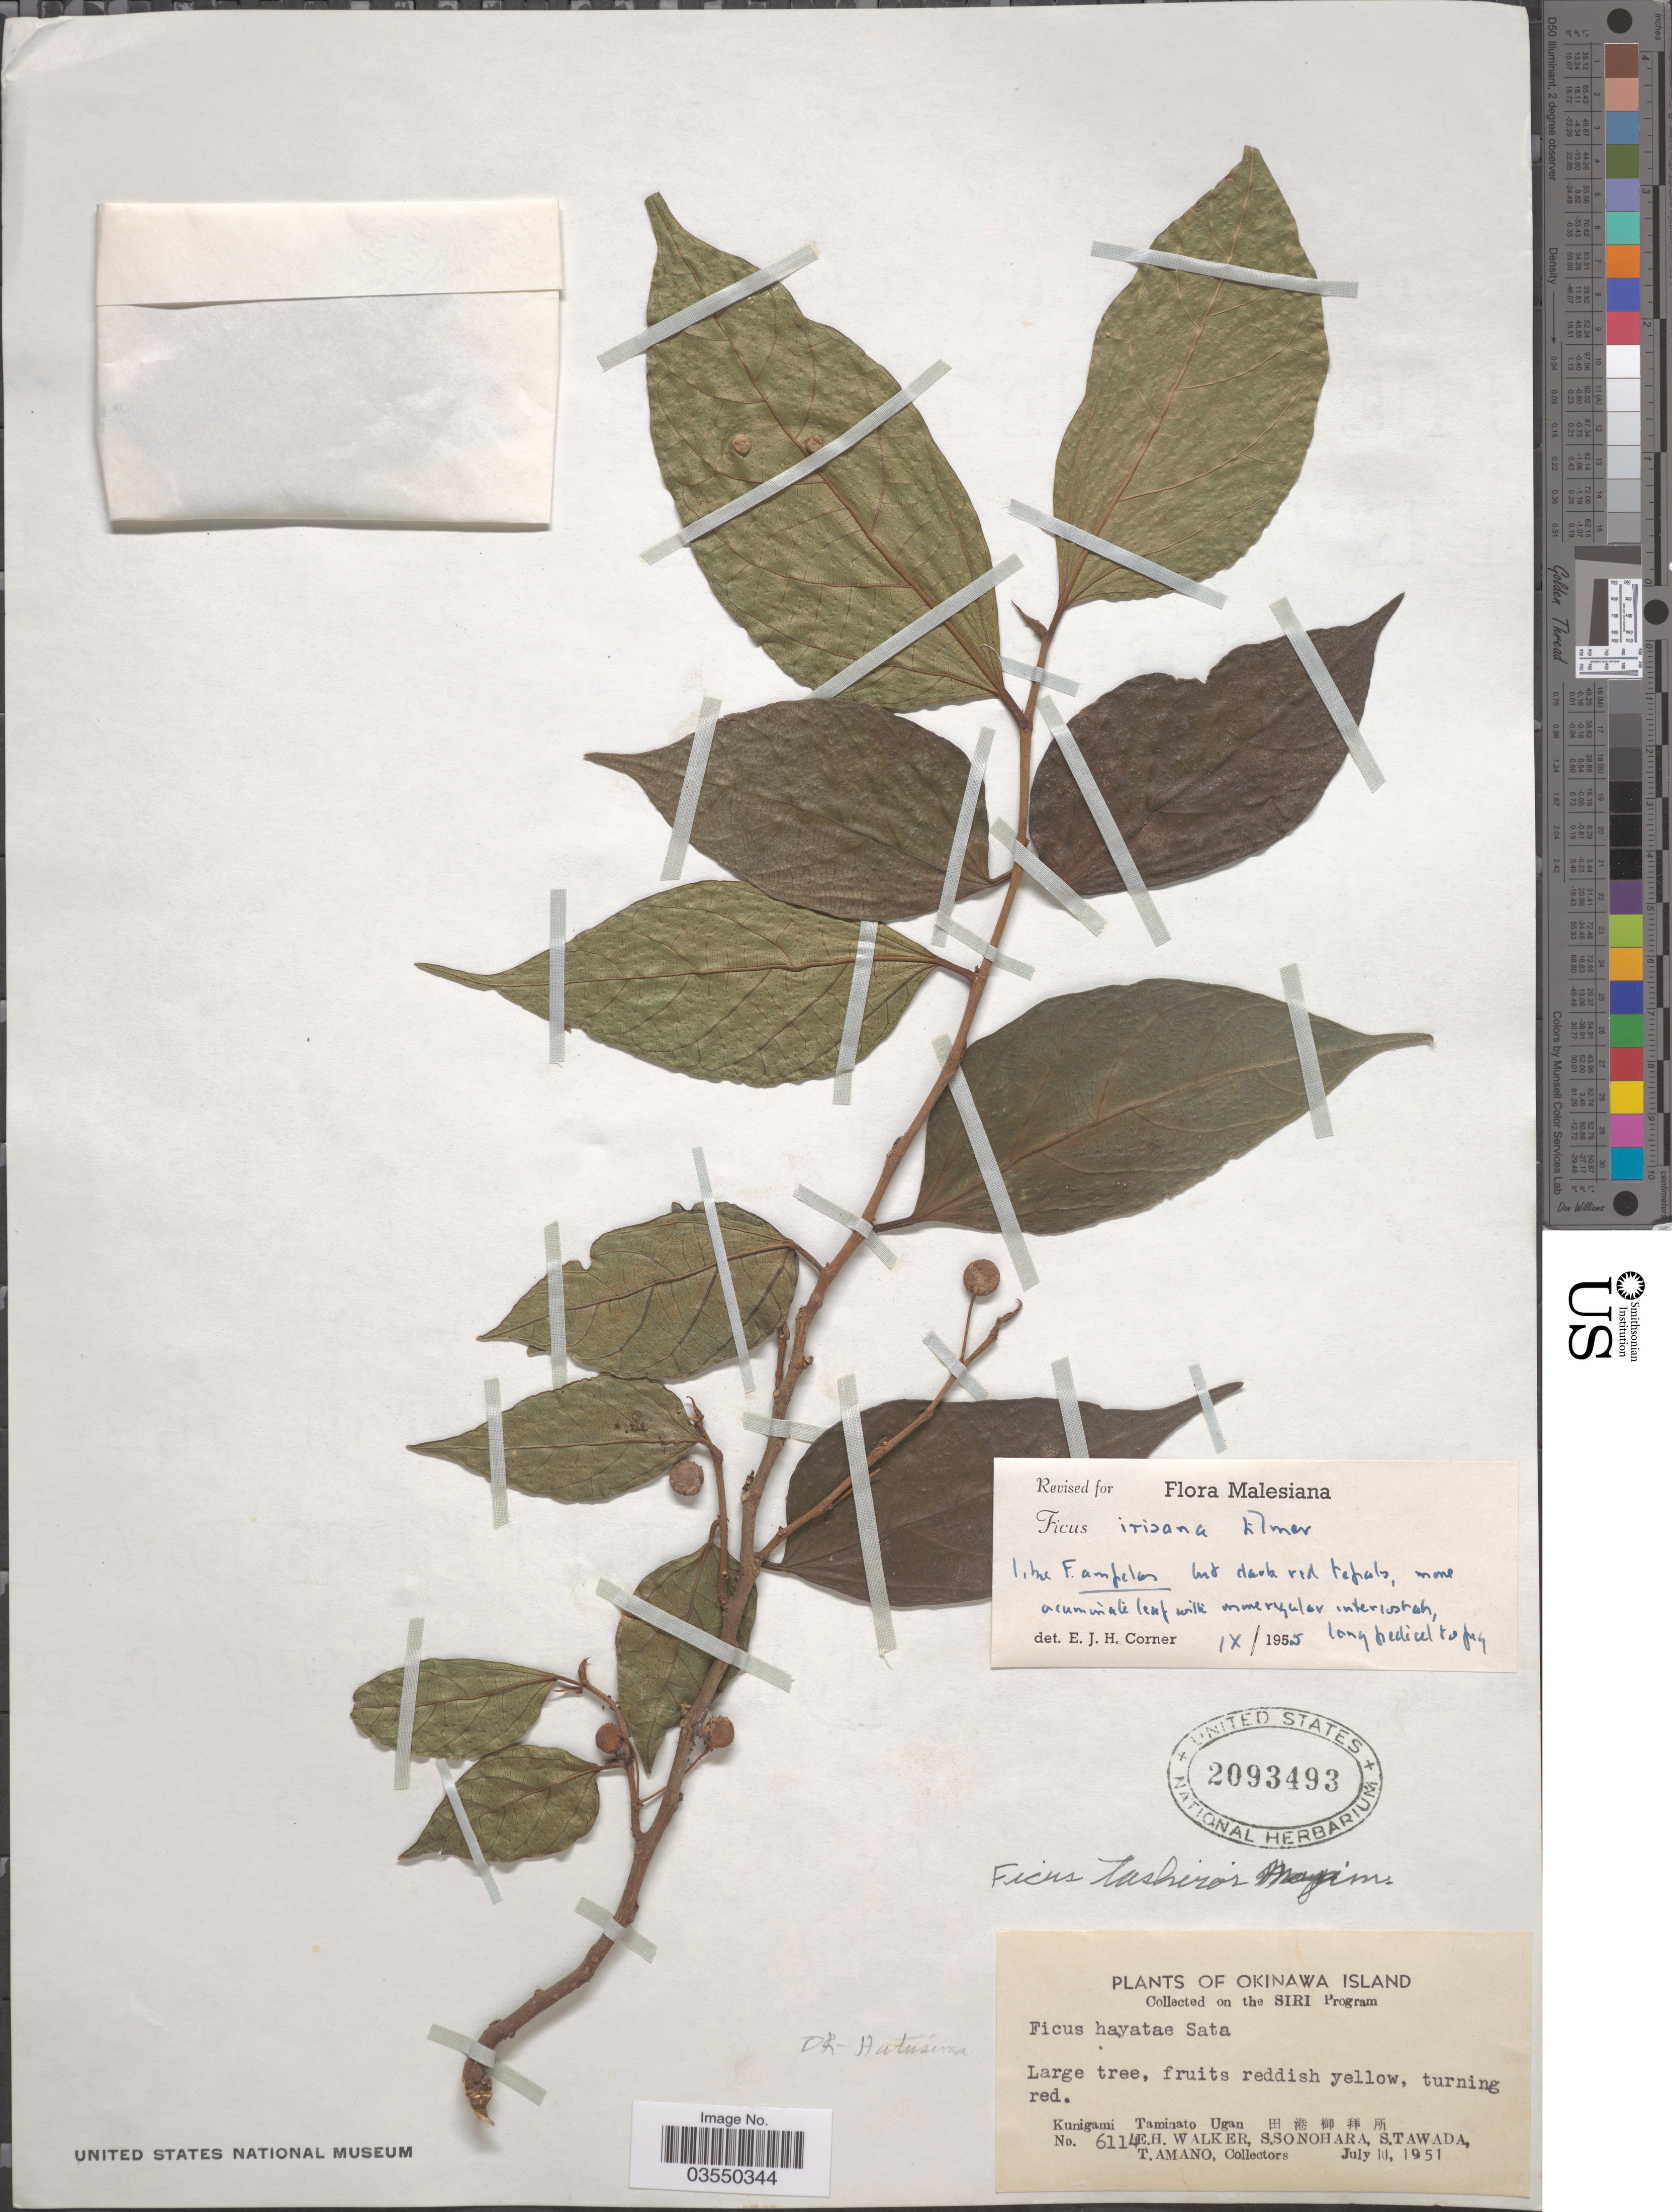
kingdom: Plantae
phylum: Tracheophyta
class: Magnoliopsida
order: Rosales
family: Moraceae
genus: Ficus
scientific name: Ficus irisana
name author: Elmer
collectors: E. H. Walker, S. Sonohara, S. Tawada & T. Amano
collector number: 6114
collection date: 1951-07-10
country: Japan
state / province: Okinawa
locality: Okinawa Island. Kunigami Taminato Ugan X.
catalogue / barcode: US 2093493